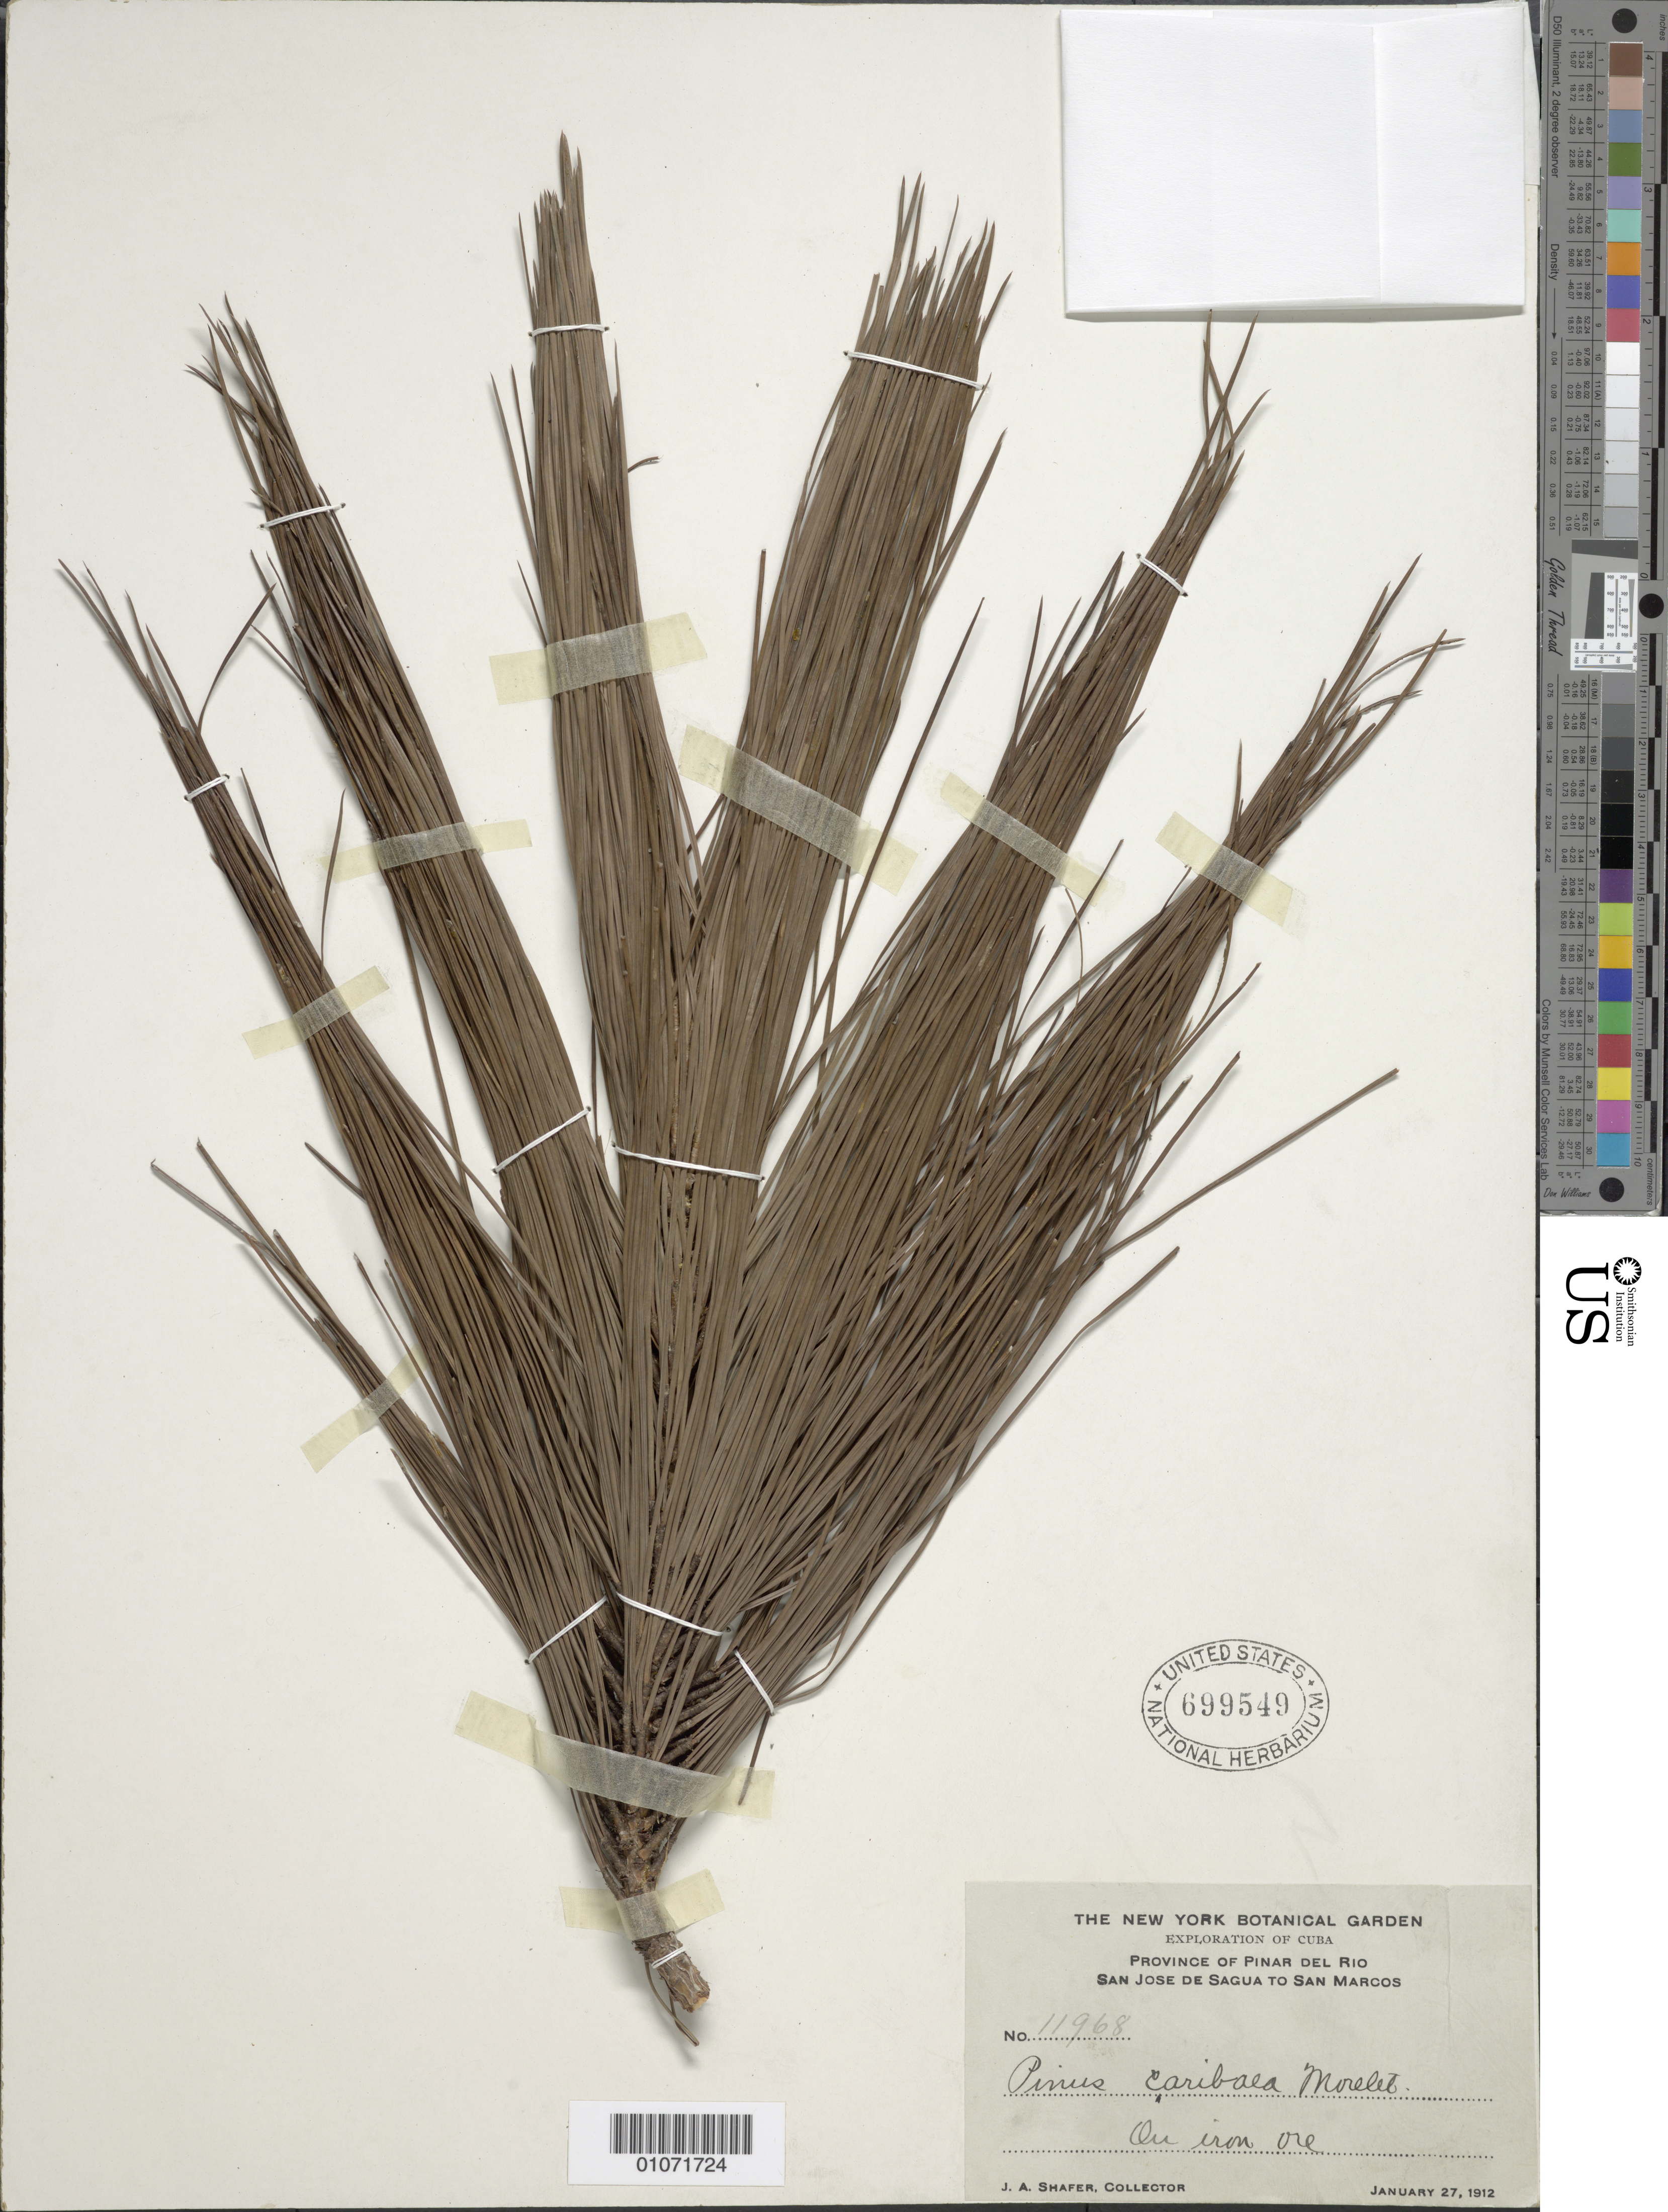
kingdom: Plantae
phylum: Tracheophyta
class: Pinopsida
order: Pinales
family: Pinaceae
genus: Pinus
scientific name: Pinus caribaea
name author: Morelet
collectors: J. A. Shafer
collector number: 11968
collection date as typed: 27 Jan 1912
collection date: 1912-01-27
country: Cuba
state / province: Pinar del Rio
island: Cuba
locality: San Jose de Sagua to San Marcos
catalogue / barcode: US 699549